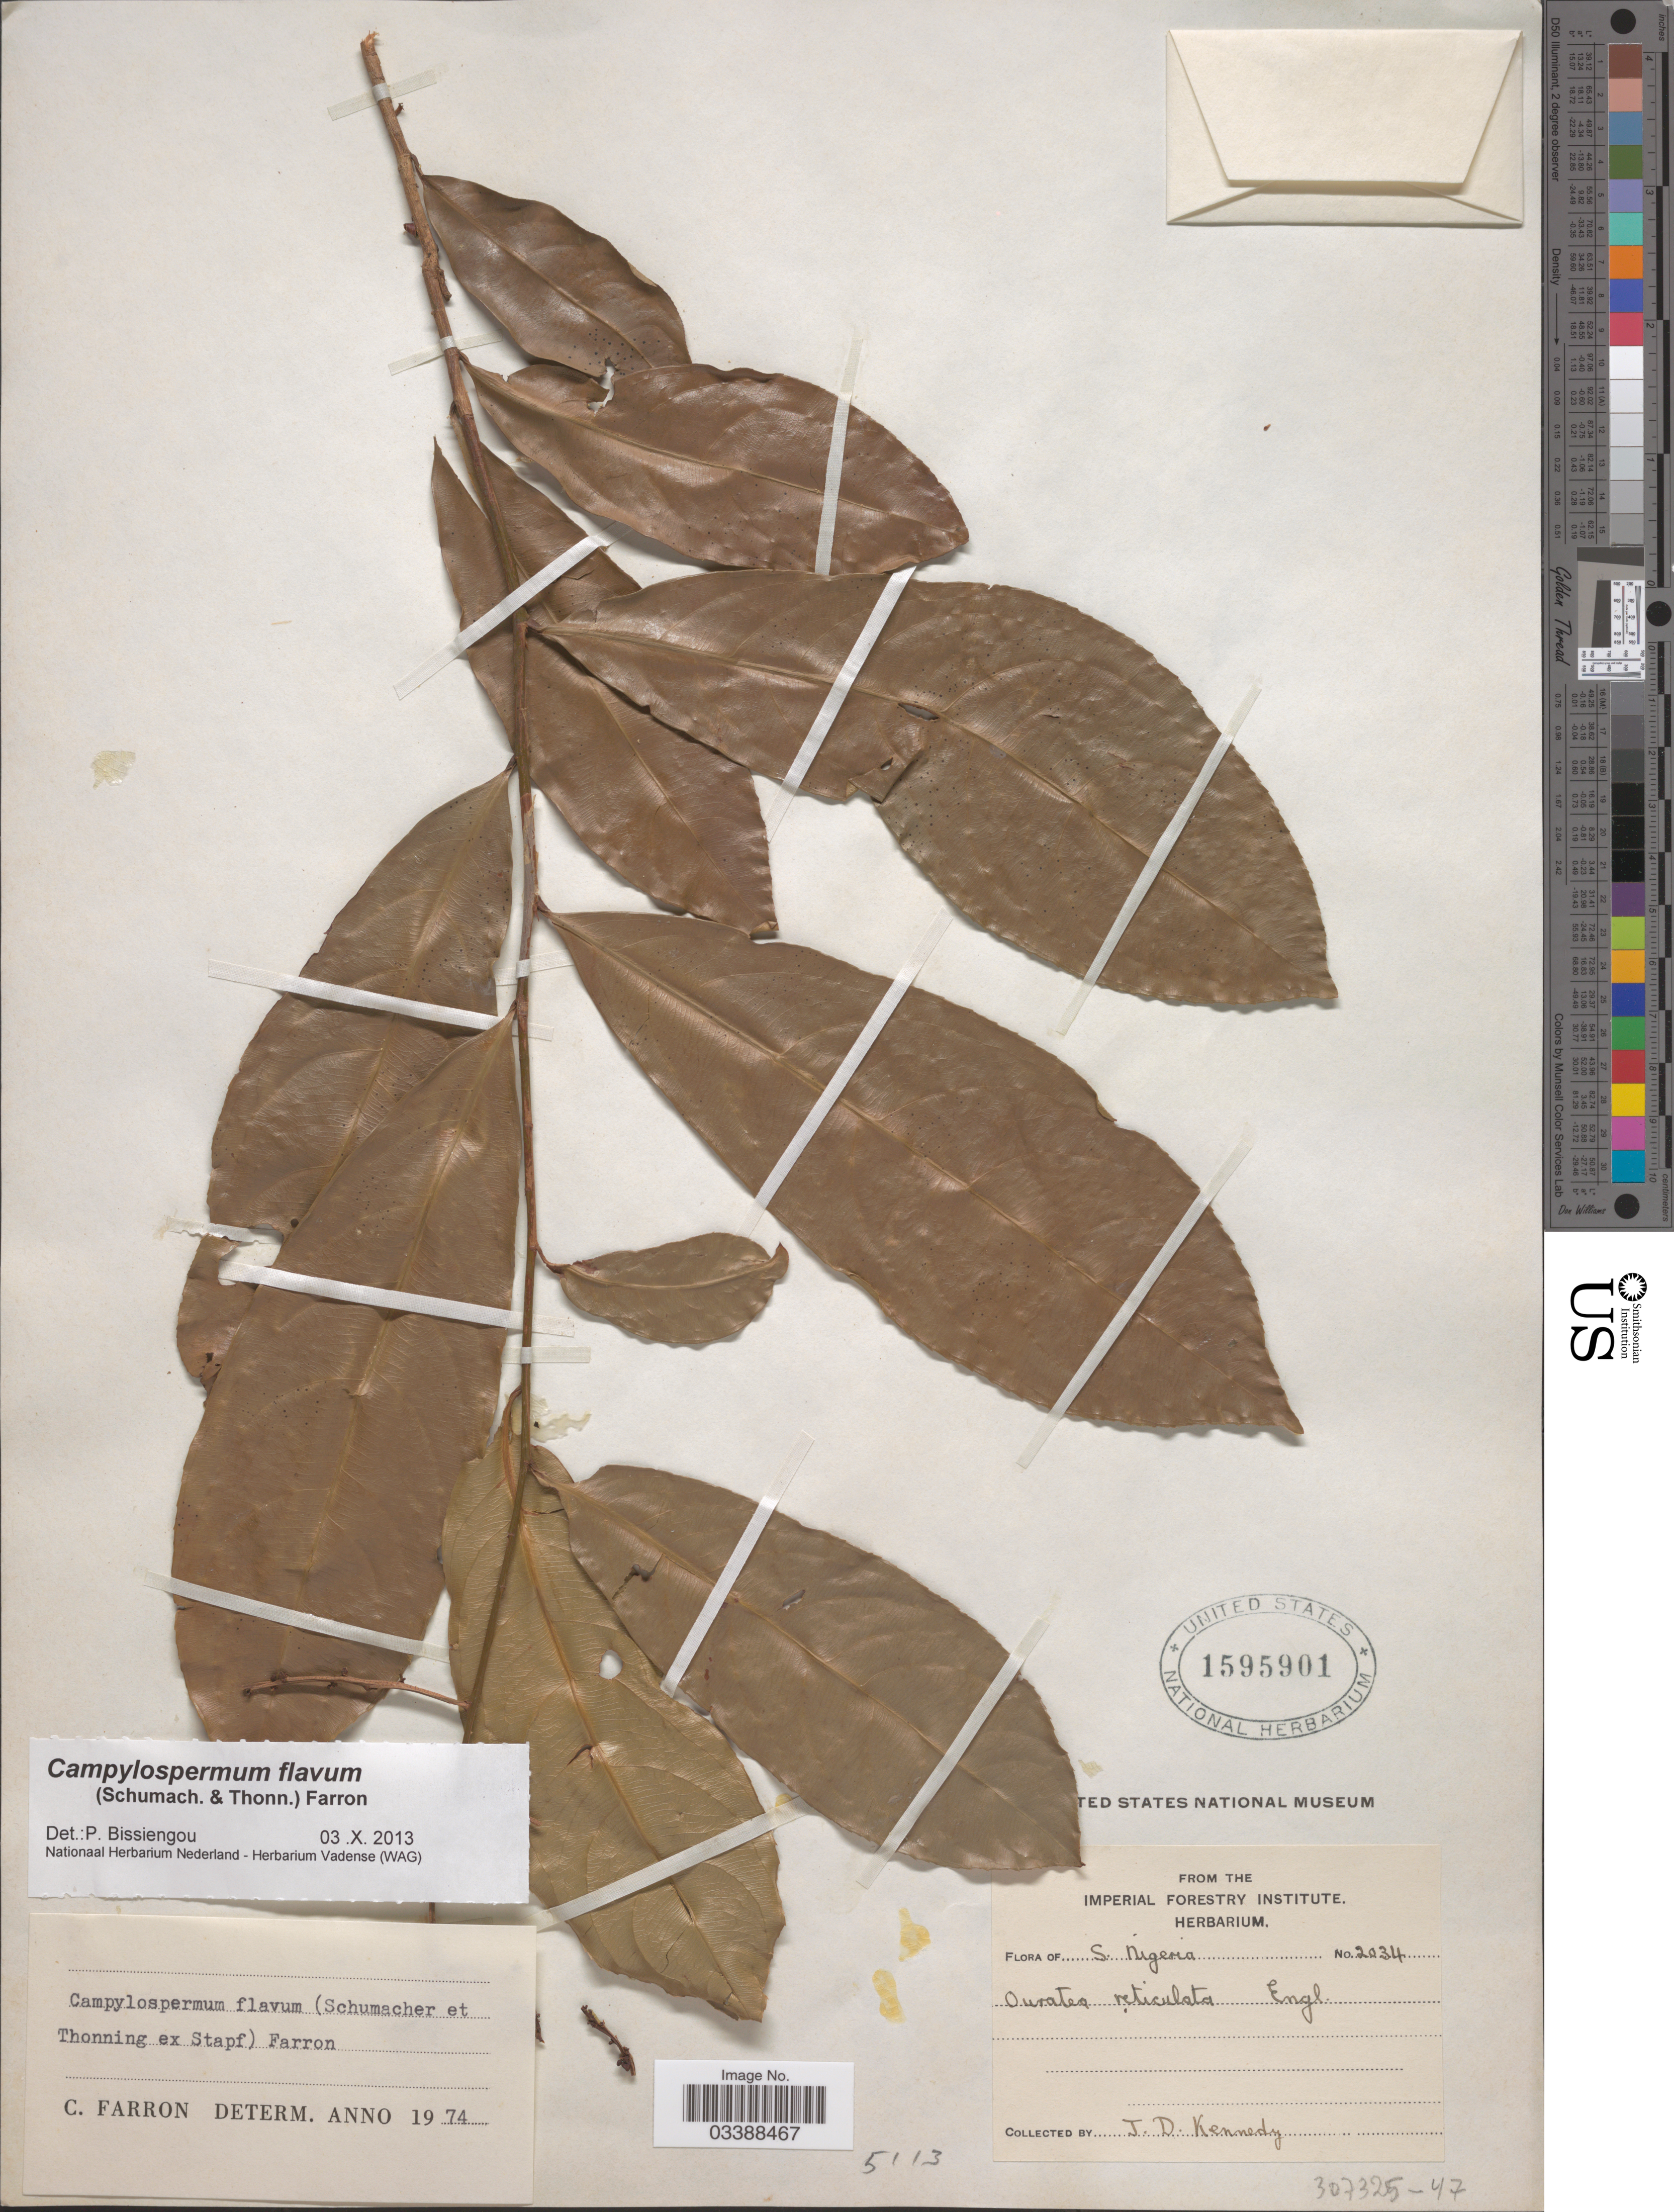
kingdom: Plantae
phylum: Tracheophyta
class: Magnoliopsida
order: Malpighiales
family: Ochnaceae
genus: Campylospermum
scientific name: Campylospermum flavum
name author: (Schumach. & Thonning ex Stapf) Farron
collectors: J. D. Kennedy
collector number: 2034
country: Nigeria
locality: S. Nigeria.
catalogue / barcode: US 1595901